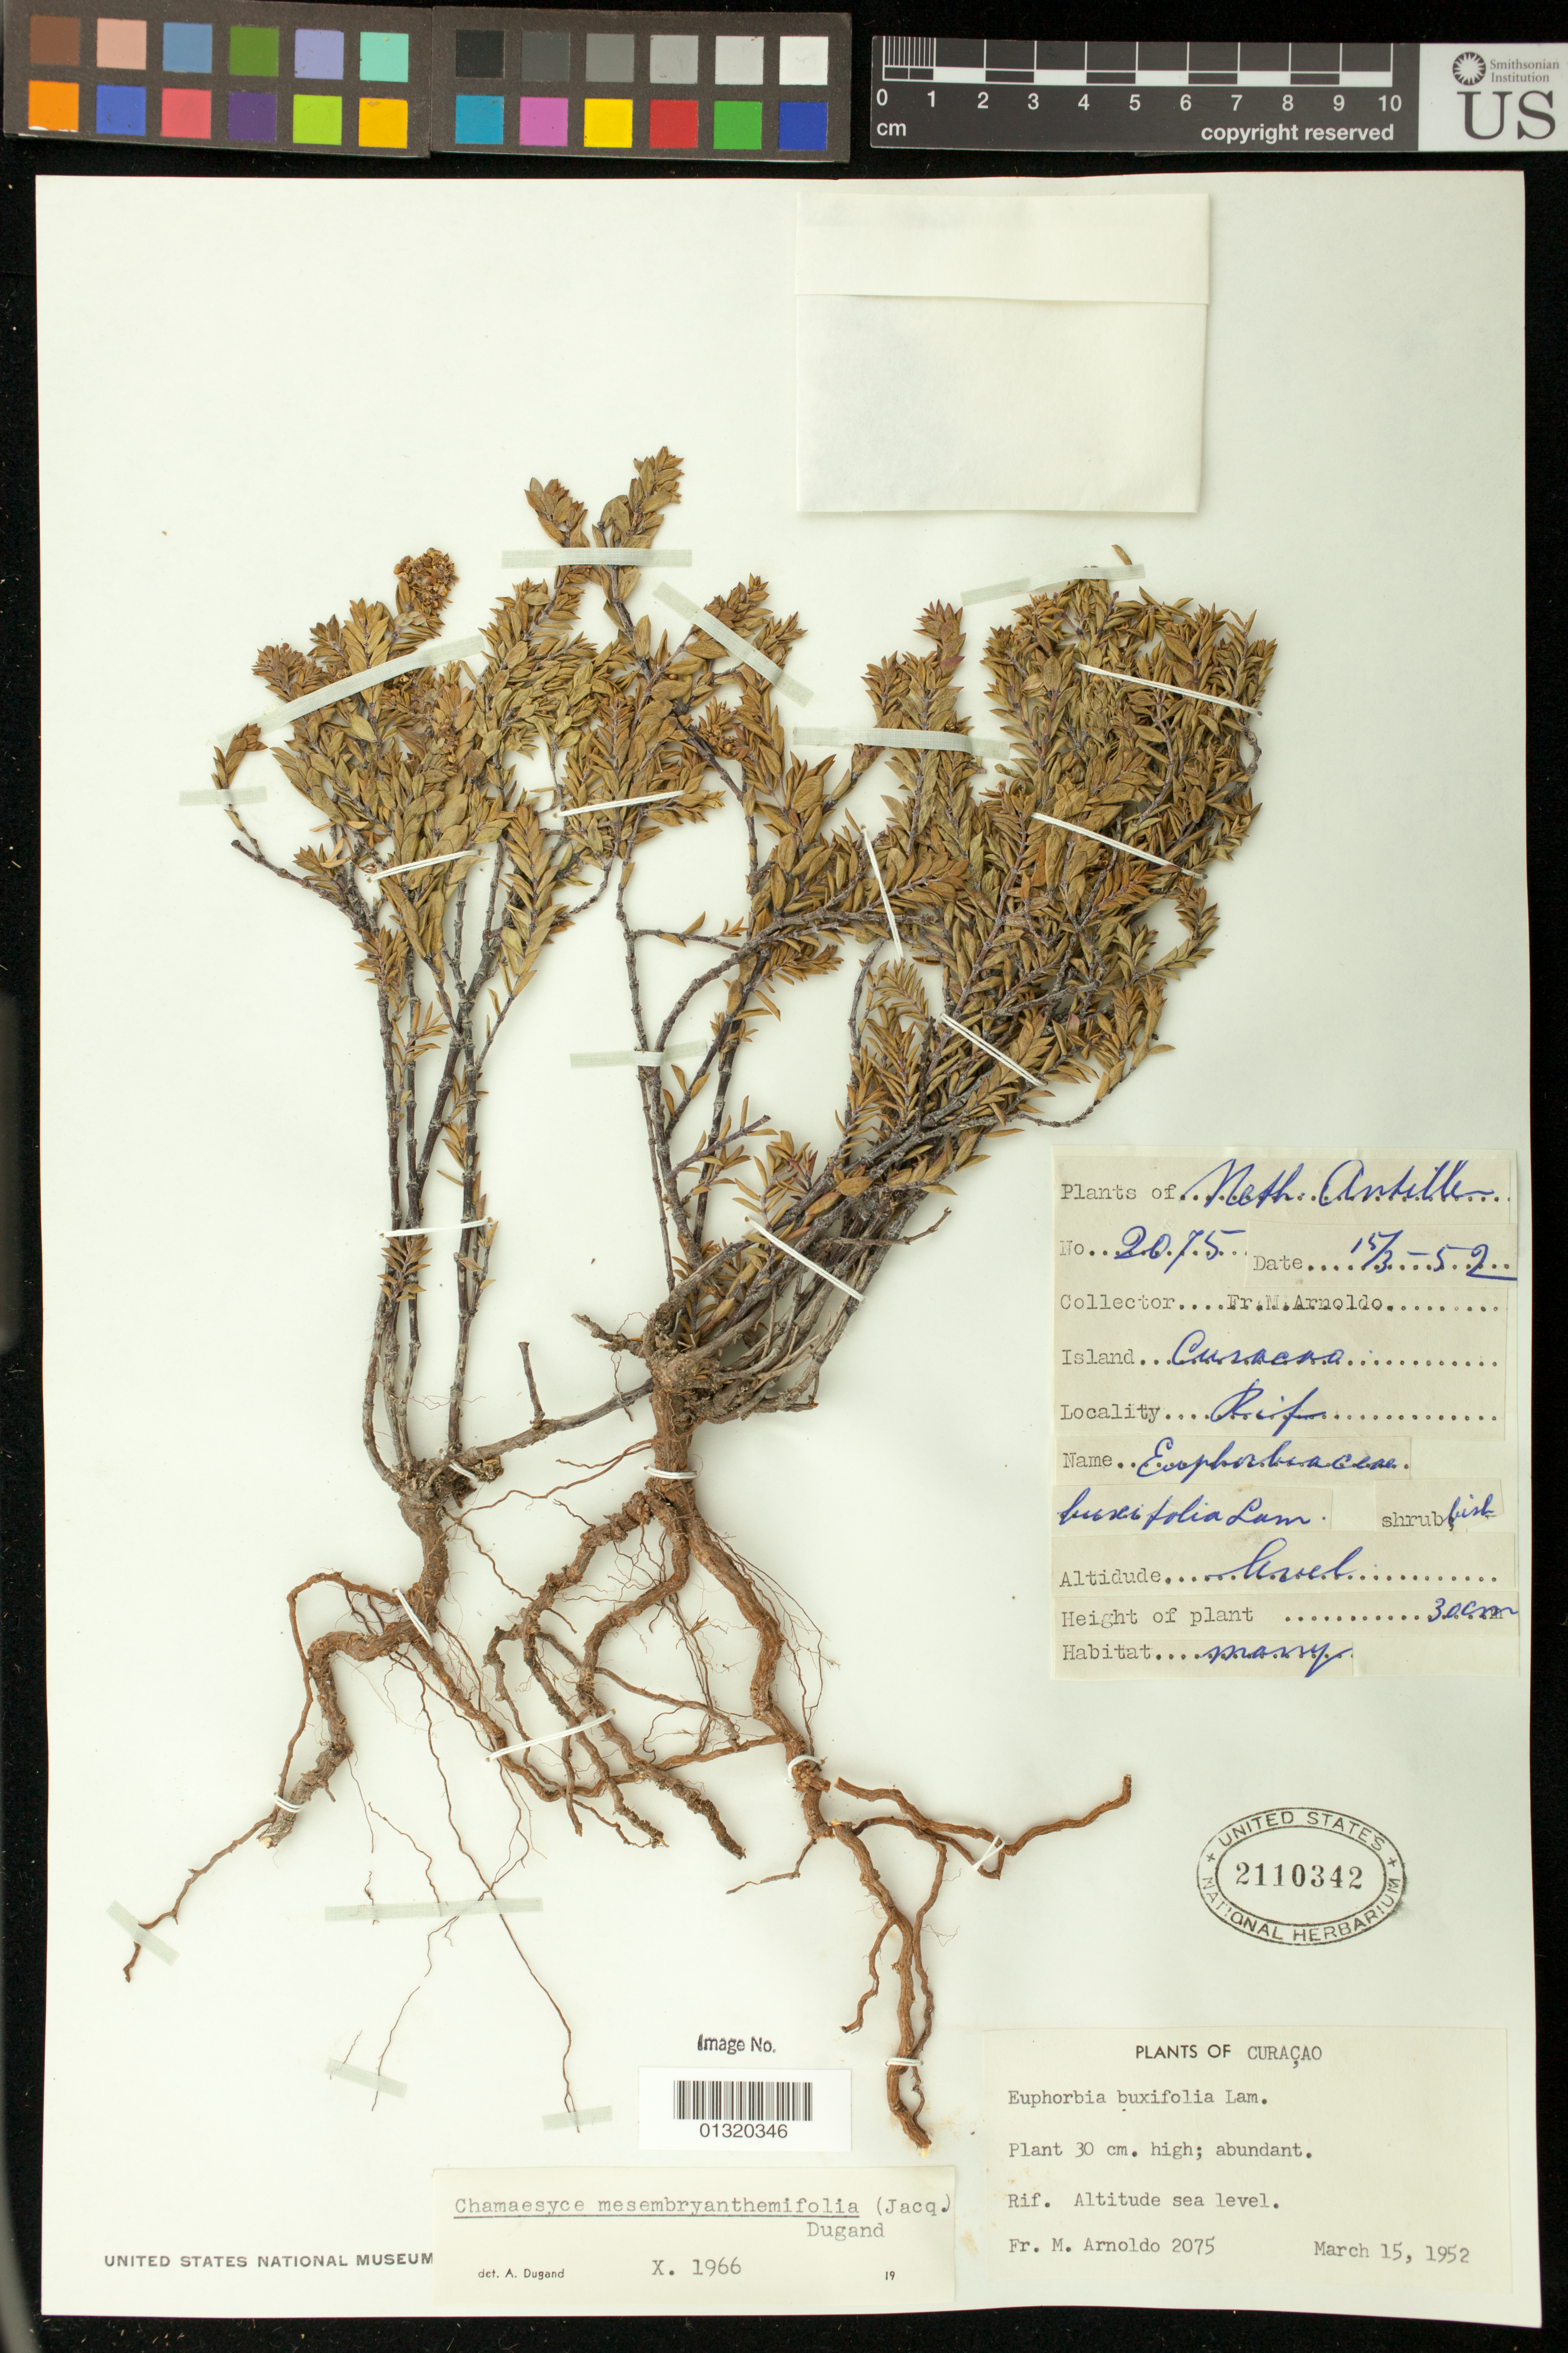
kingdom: Plantae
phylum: Tracheophyta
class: Magnoliopsida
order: Malpighiales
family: Euphorbiaceae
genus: Euphorbia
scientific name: Euphorbia mesembryanthemifolia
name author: Jacq.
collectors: F. Arnoldo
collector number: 2075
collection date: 1952-03-15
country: Curaçao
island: Curaçao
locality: Rif.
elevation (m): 0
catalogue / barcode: US 2110342